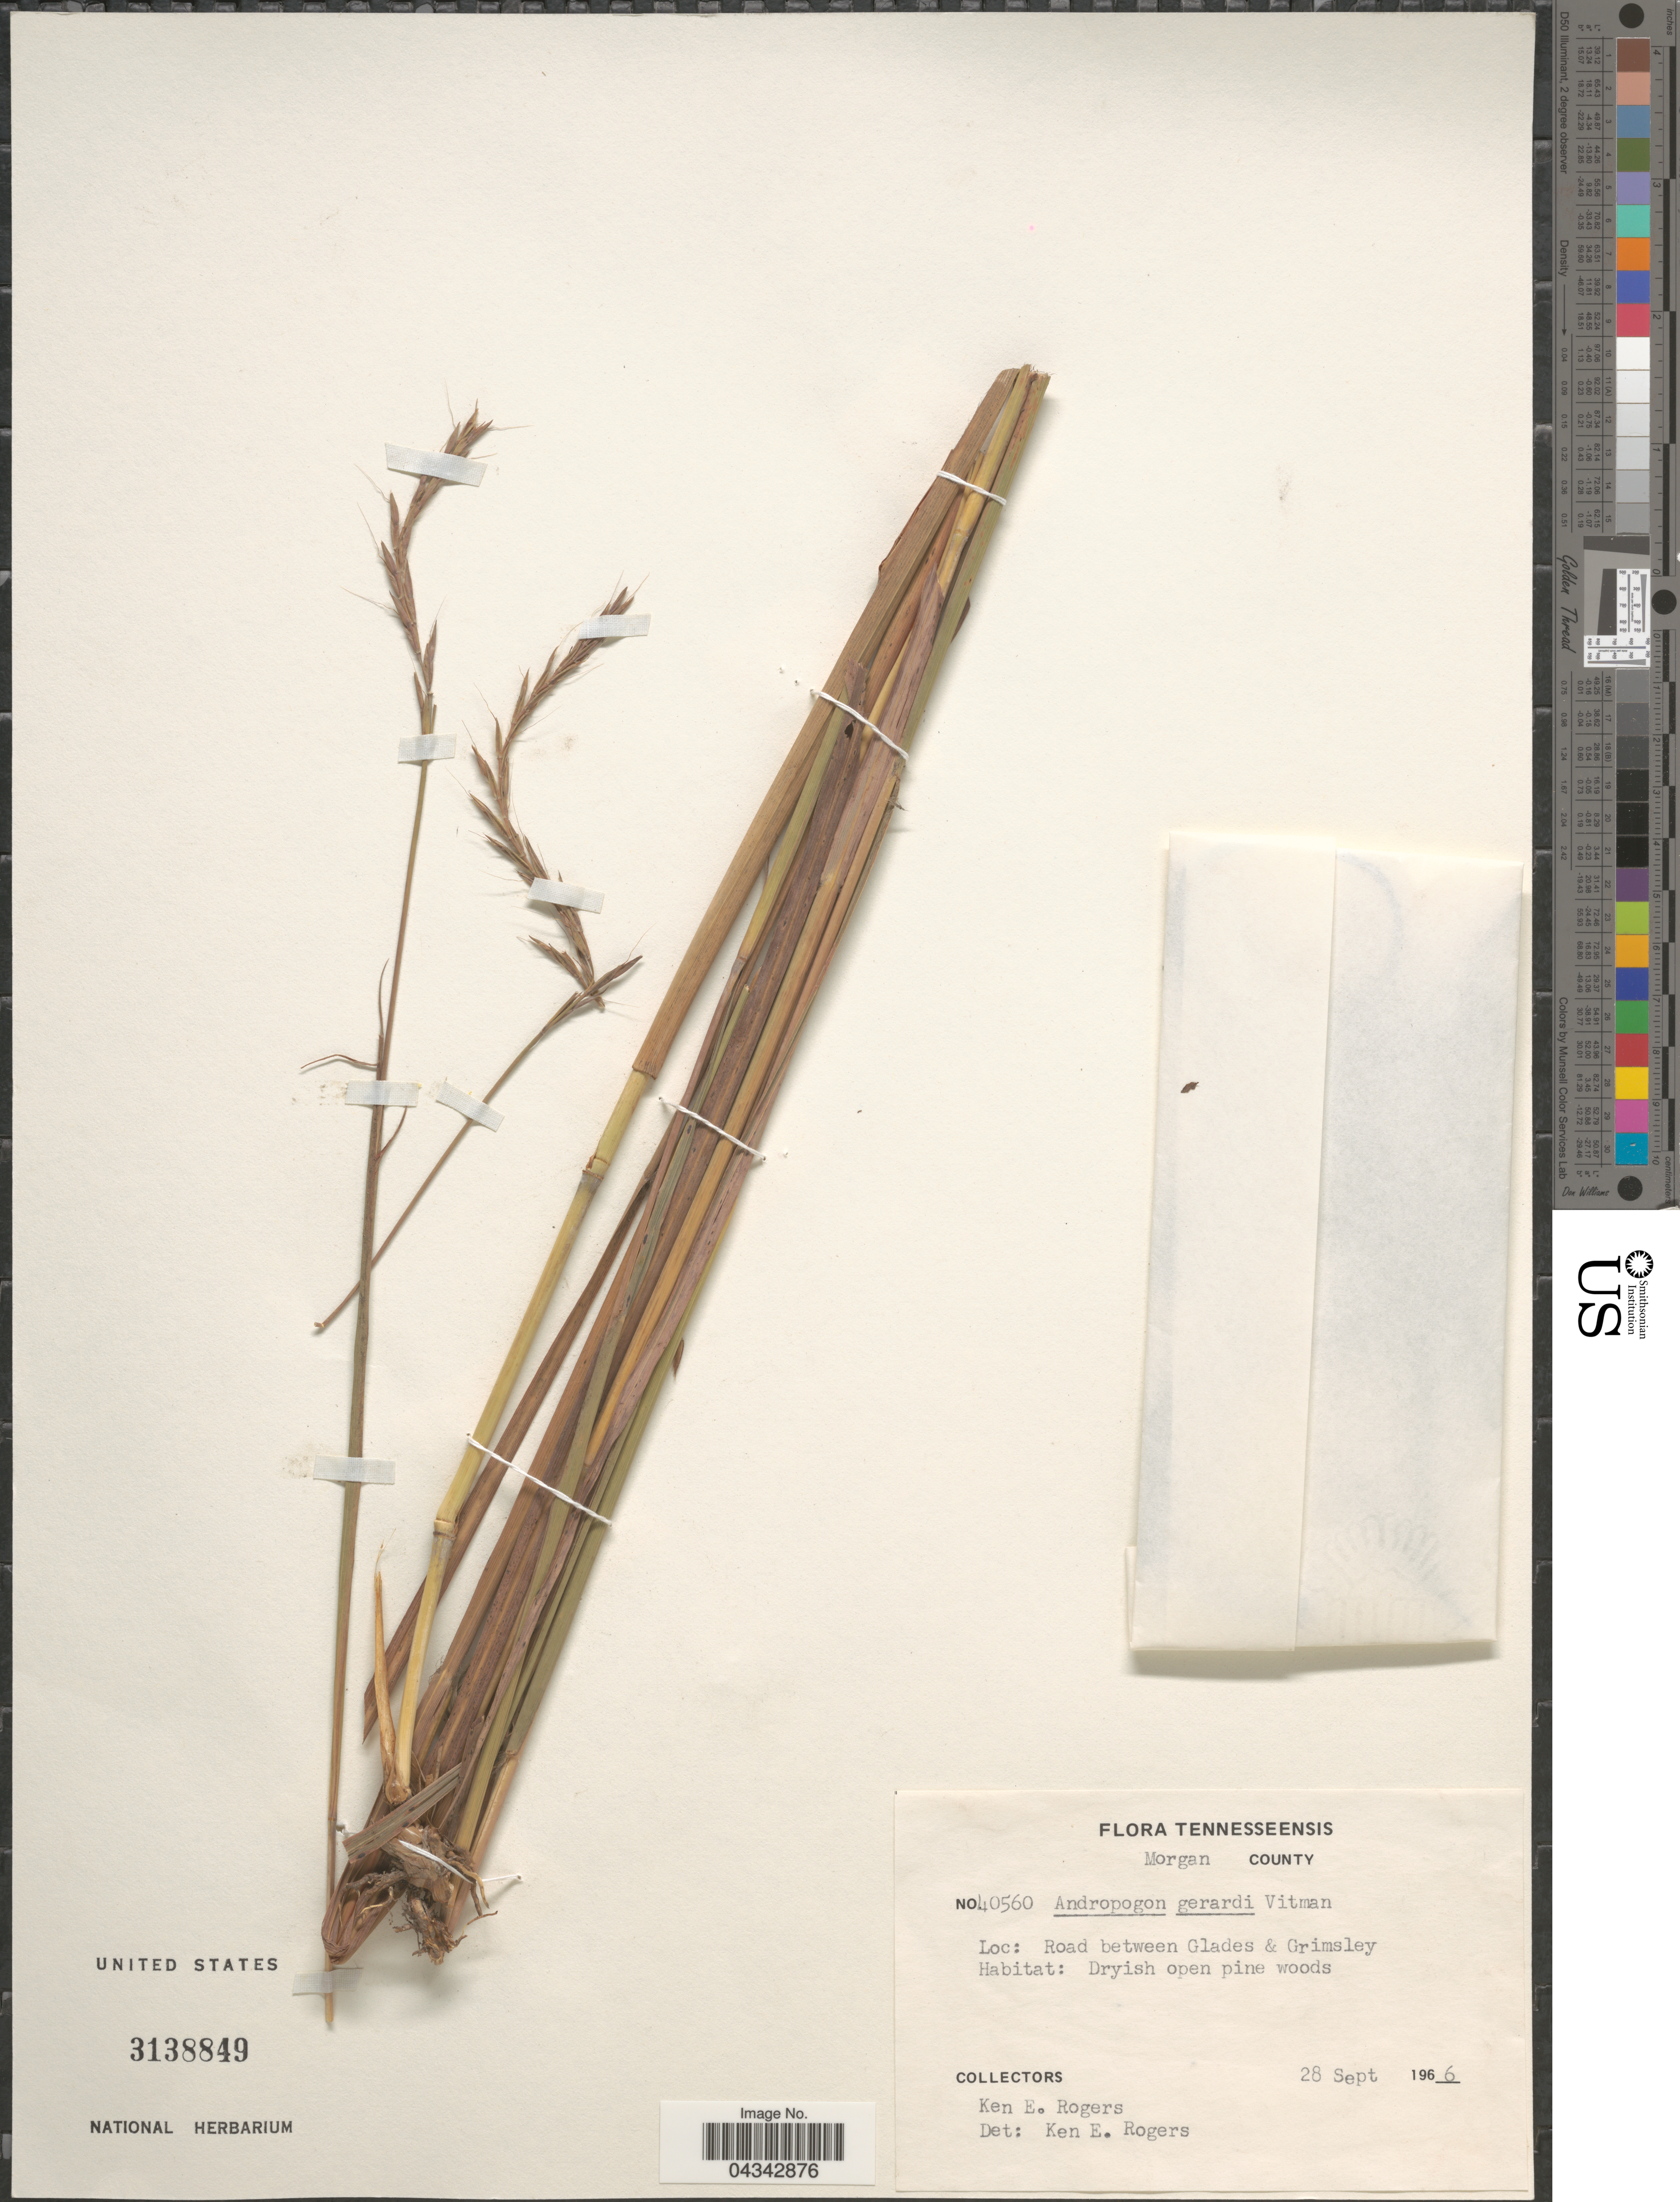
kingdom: Plantae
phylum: Tracheophyta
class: Liliopsida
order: Poales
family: Poaceae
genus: Andropogon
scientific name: Andropogon gerardii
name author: Vitman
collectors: K. Rogers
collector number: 40560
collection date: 1966-09-28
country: United States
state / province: Tennessee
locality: Morgan County. Road between Glades & Grimsley. Dryish open pine woods.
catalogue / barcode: US 3138849